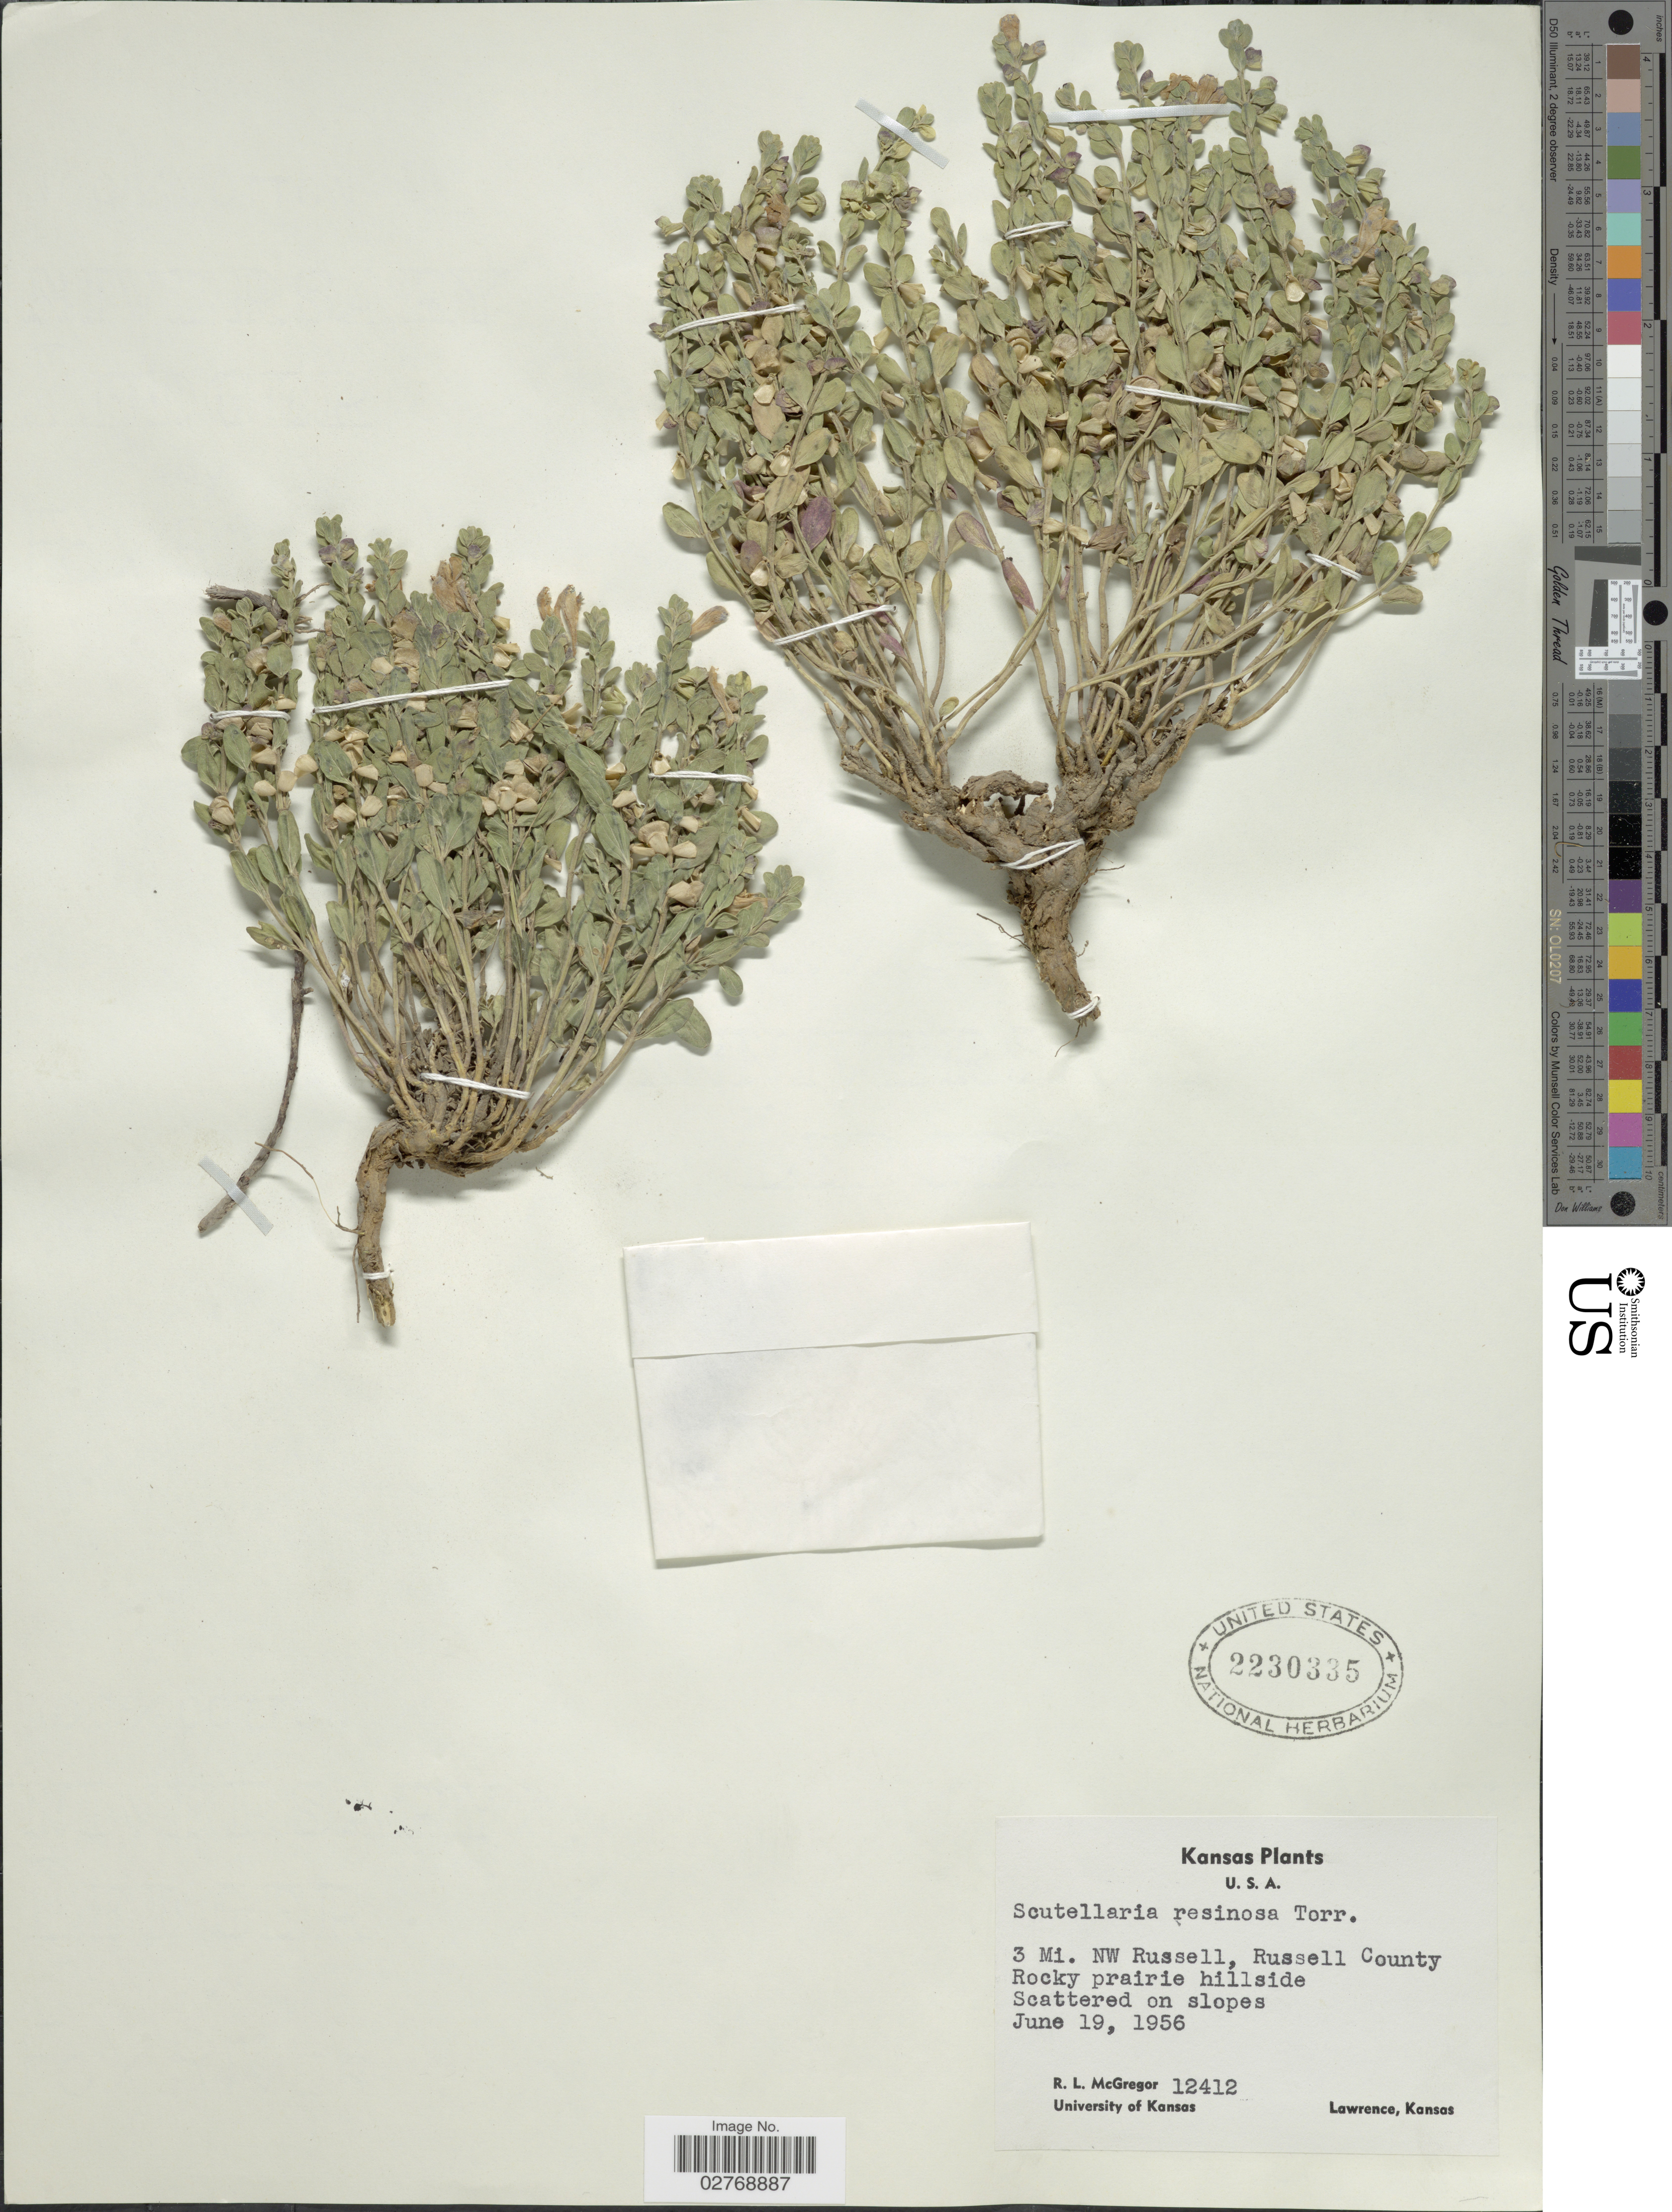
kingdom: Plantae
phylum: Tracheophyta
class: Magnoliopsida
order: Lamiales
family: Lamiaceae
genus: Scutellaria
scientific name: Scutellaria resinosa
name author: Torr.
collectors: R. McGregor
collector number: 12412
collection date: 1956-06-19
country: United States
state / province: Kansas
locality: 3 Mi. NW Russell, Russell County.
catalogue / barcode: US 2230335